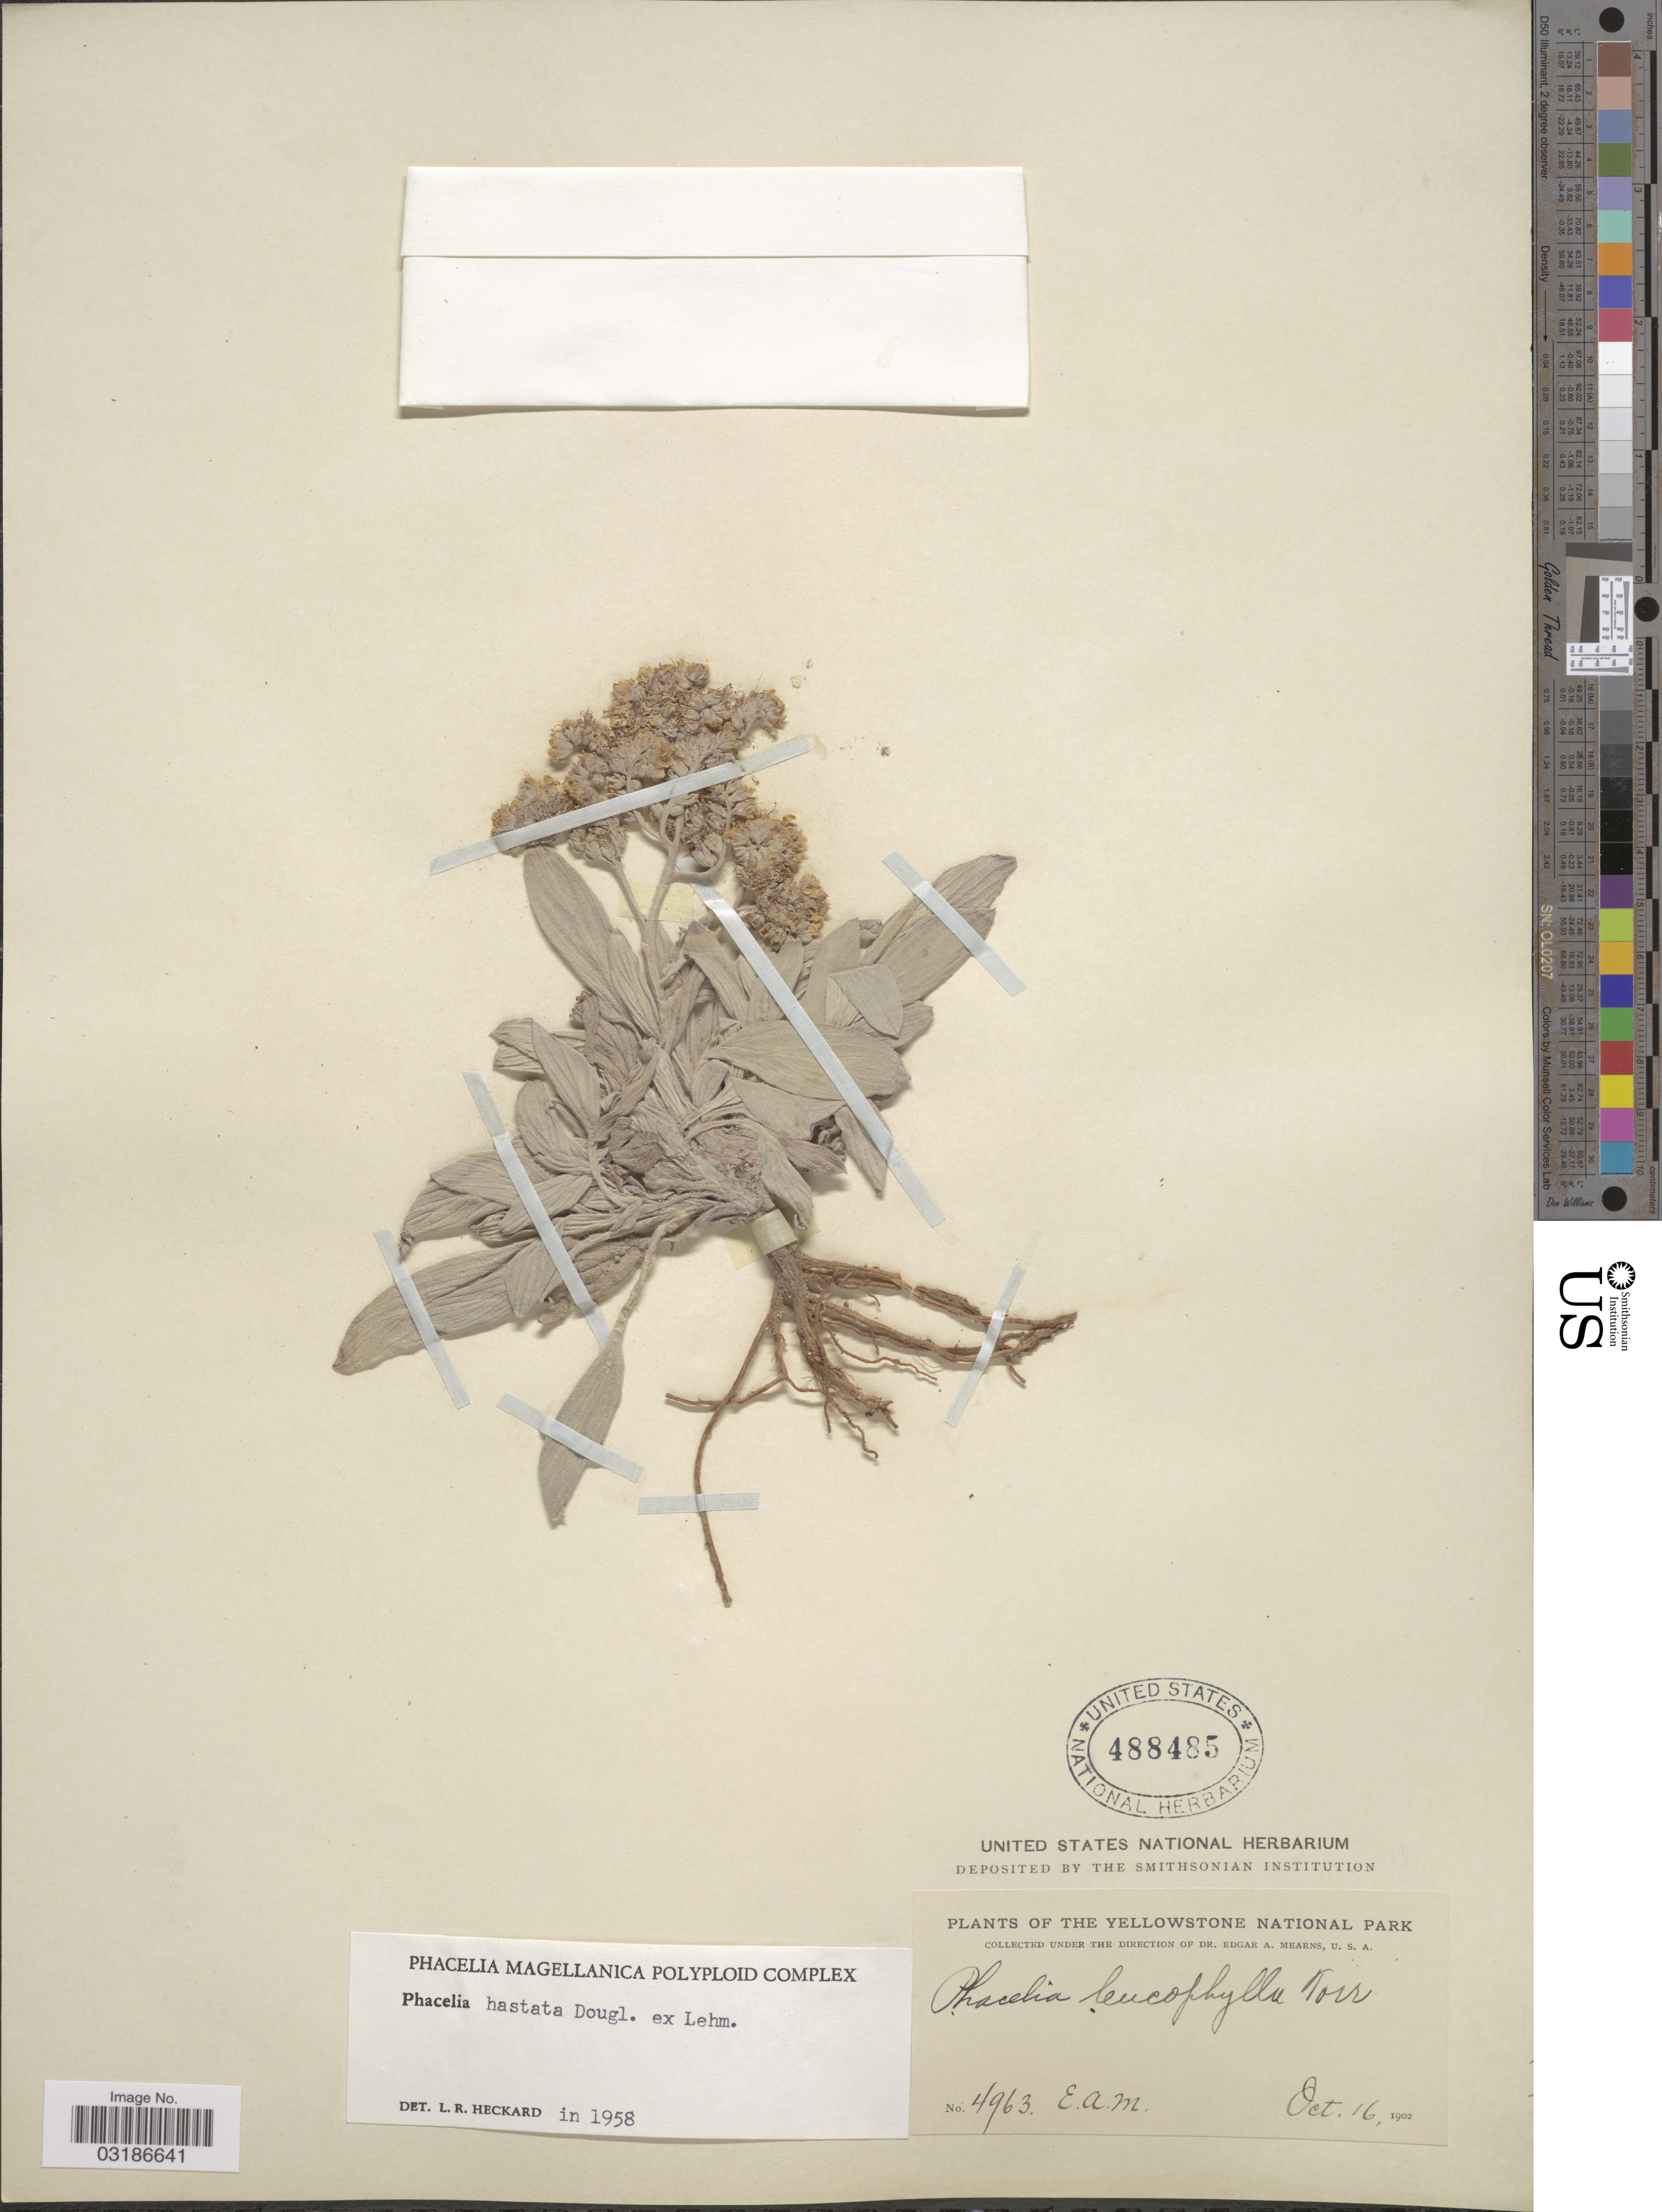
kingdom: Plantae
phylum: Tracheophyta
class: Magnoliopsida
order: Boraginales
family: Hydrophyllaceae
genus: Phacelia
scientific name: Phacelia hastata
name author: Douglas ex Lehm.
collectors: E. A. Mearns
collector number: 4963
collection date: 1902-10-16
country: United States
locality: The Yellowstone National Park.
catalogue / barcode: US 488485